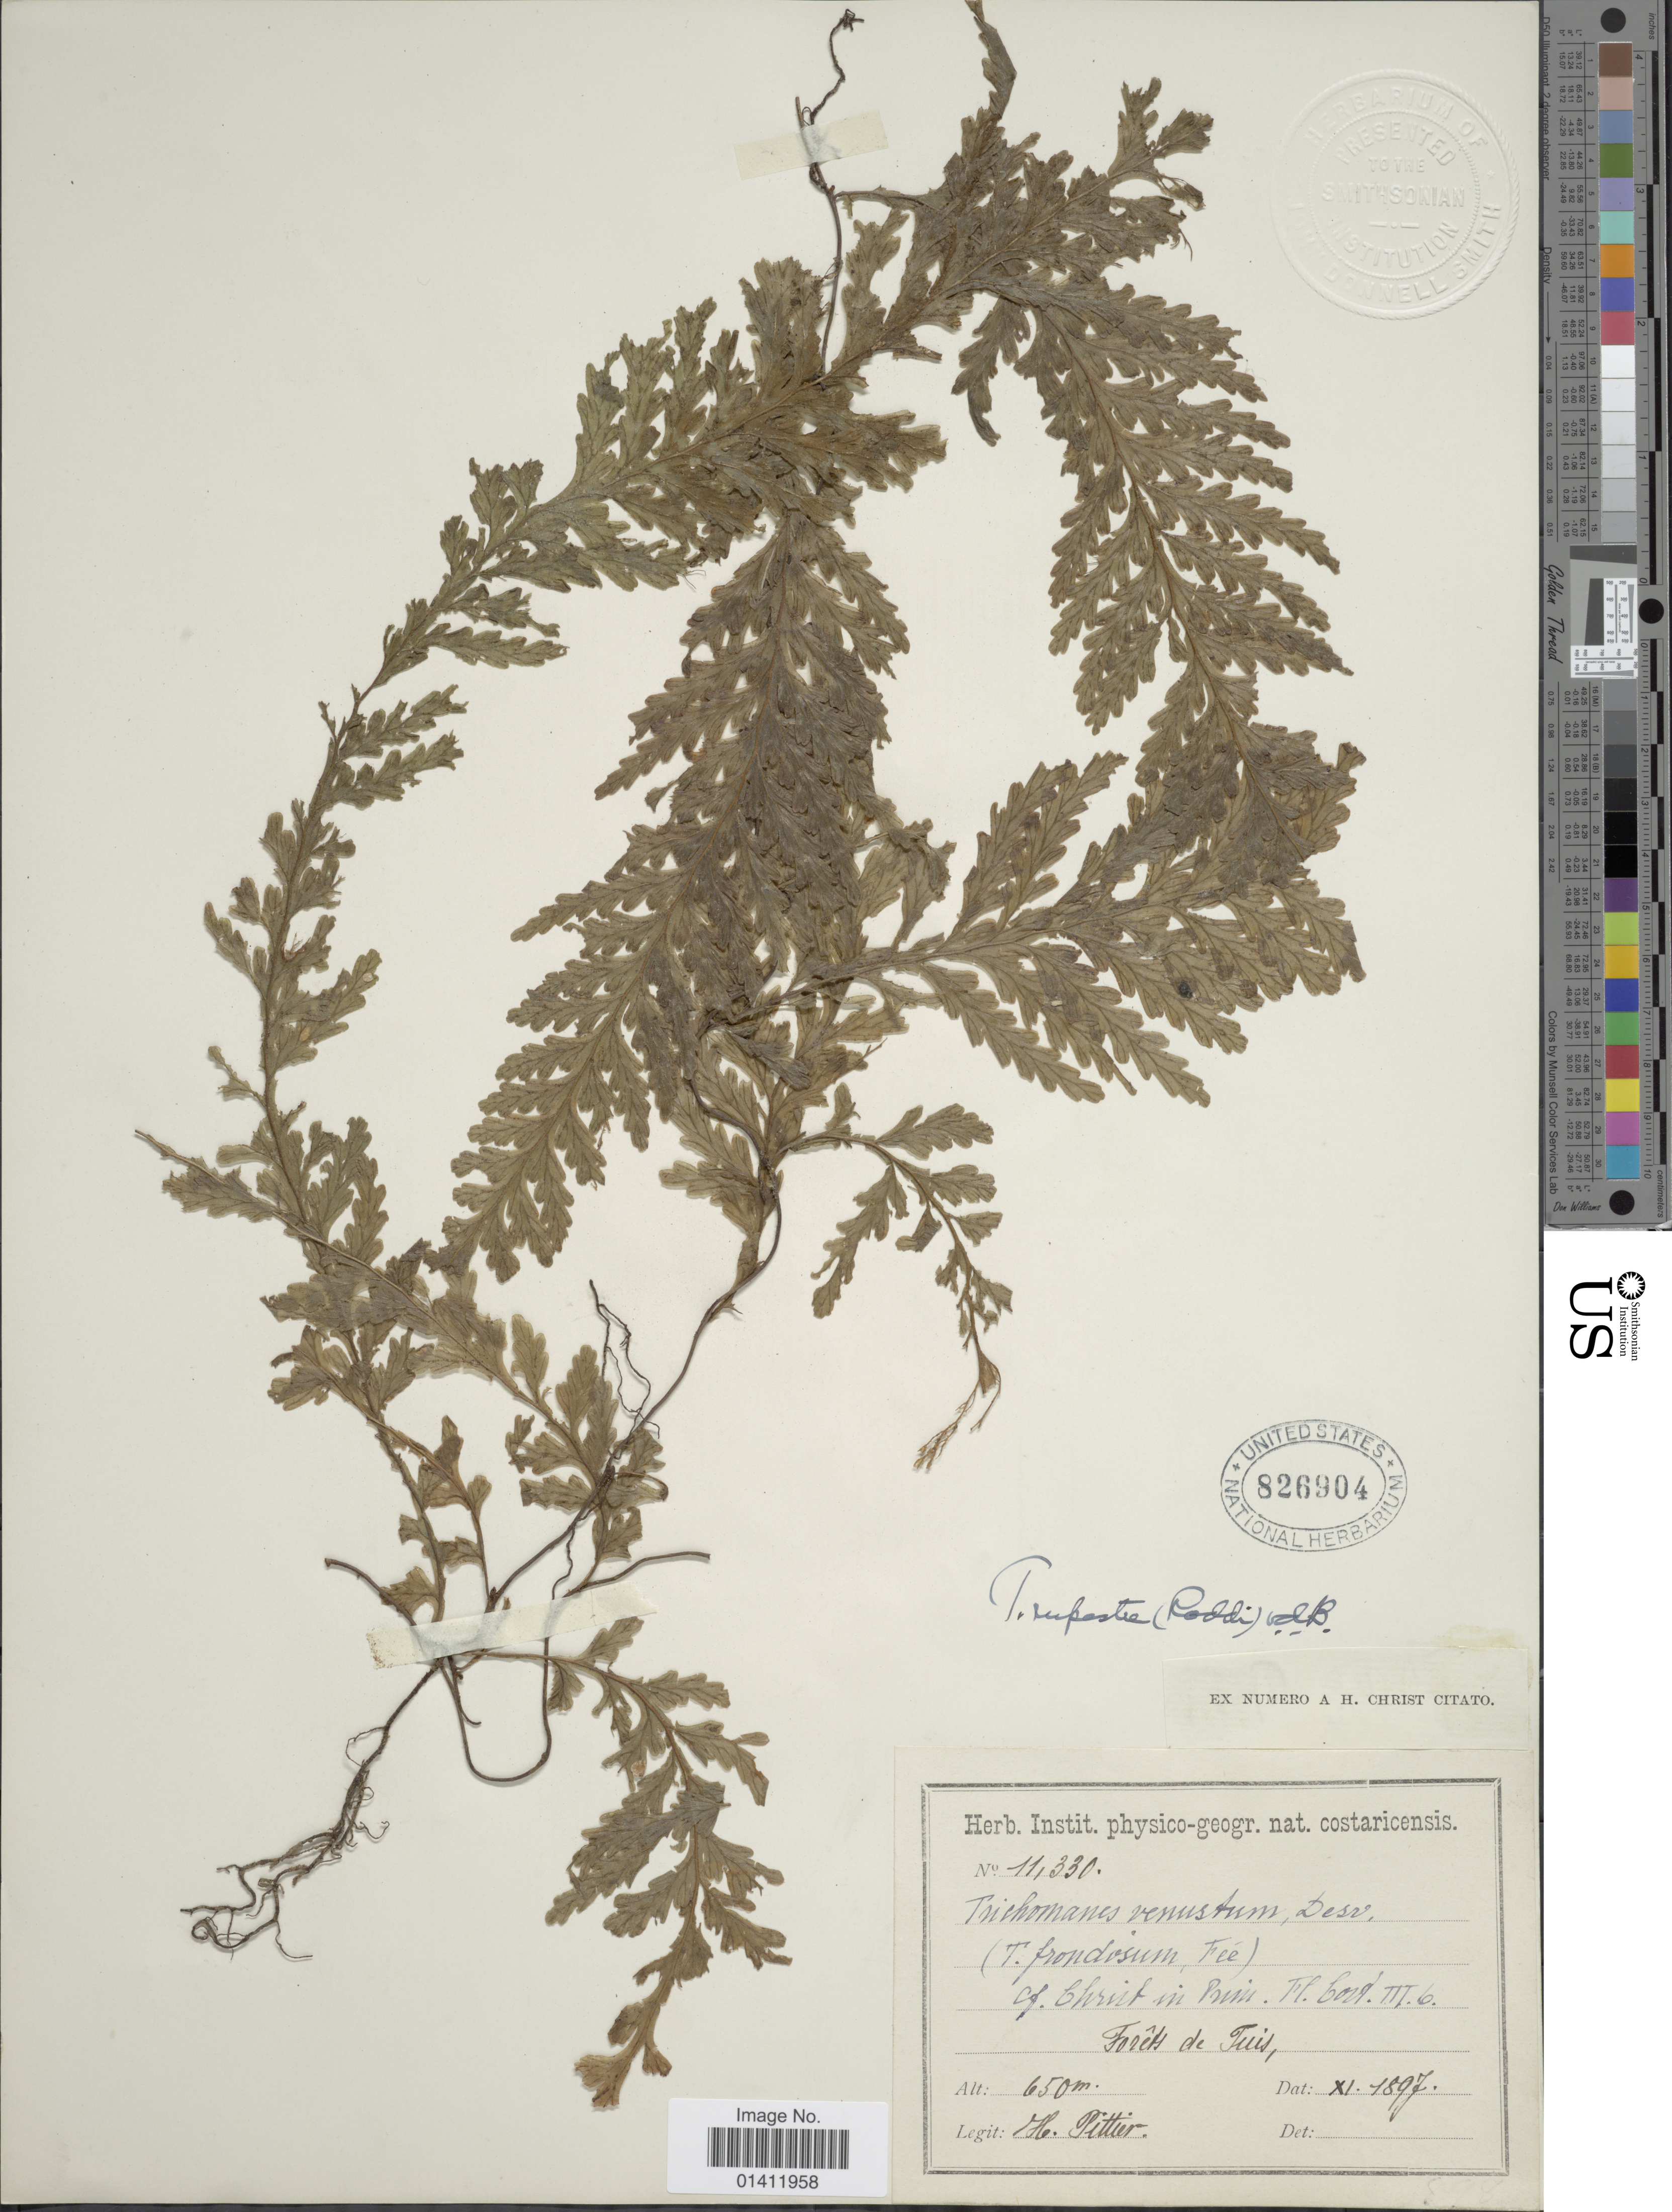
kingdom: Plantae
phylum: Tracheophyta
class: Polypodiopsida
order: Hymenophyllales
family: Hymenophyllaceae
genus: Vandenboschia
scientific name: Vandenboschia rupestris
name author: (Raddi) Ebihara & K. Iwats.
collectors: H. F. Pittier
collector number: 11330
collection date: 1897-11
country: Costa Rica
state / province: Cartago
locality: Forest of Tuis.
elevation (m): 650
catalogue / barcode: US 826904